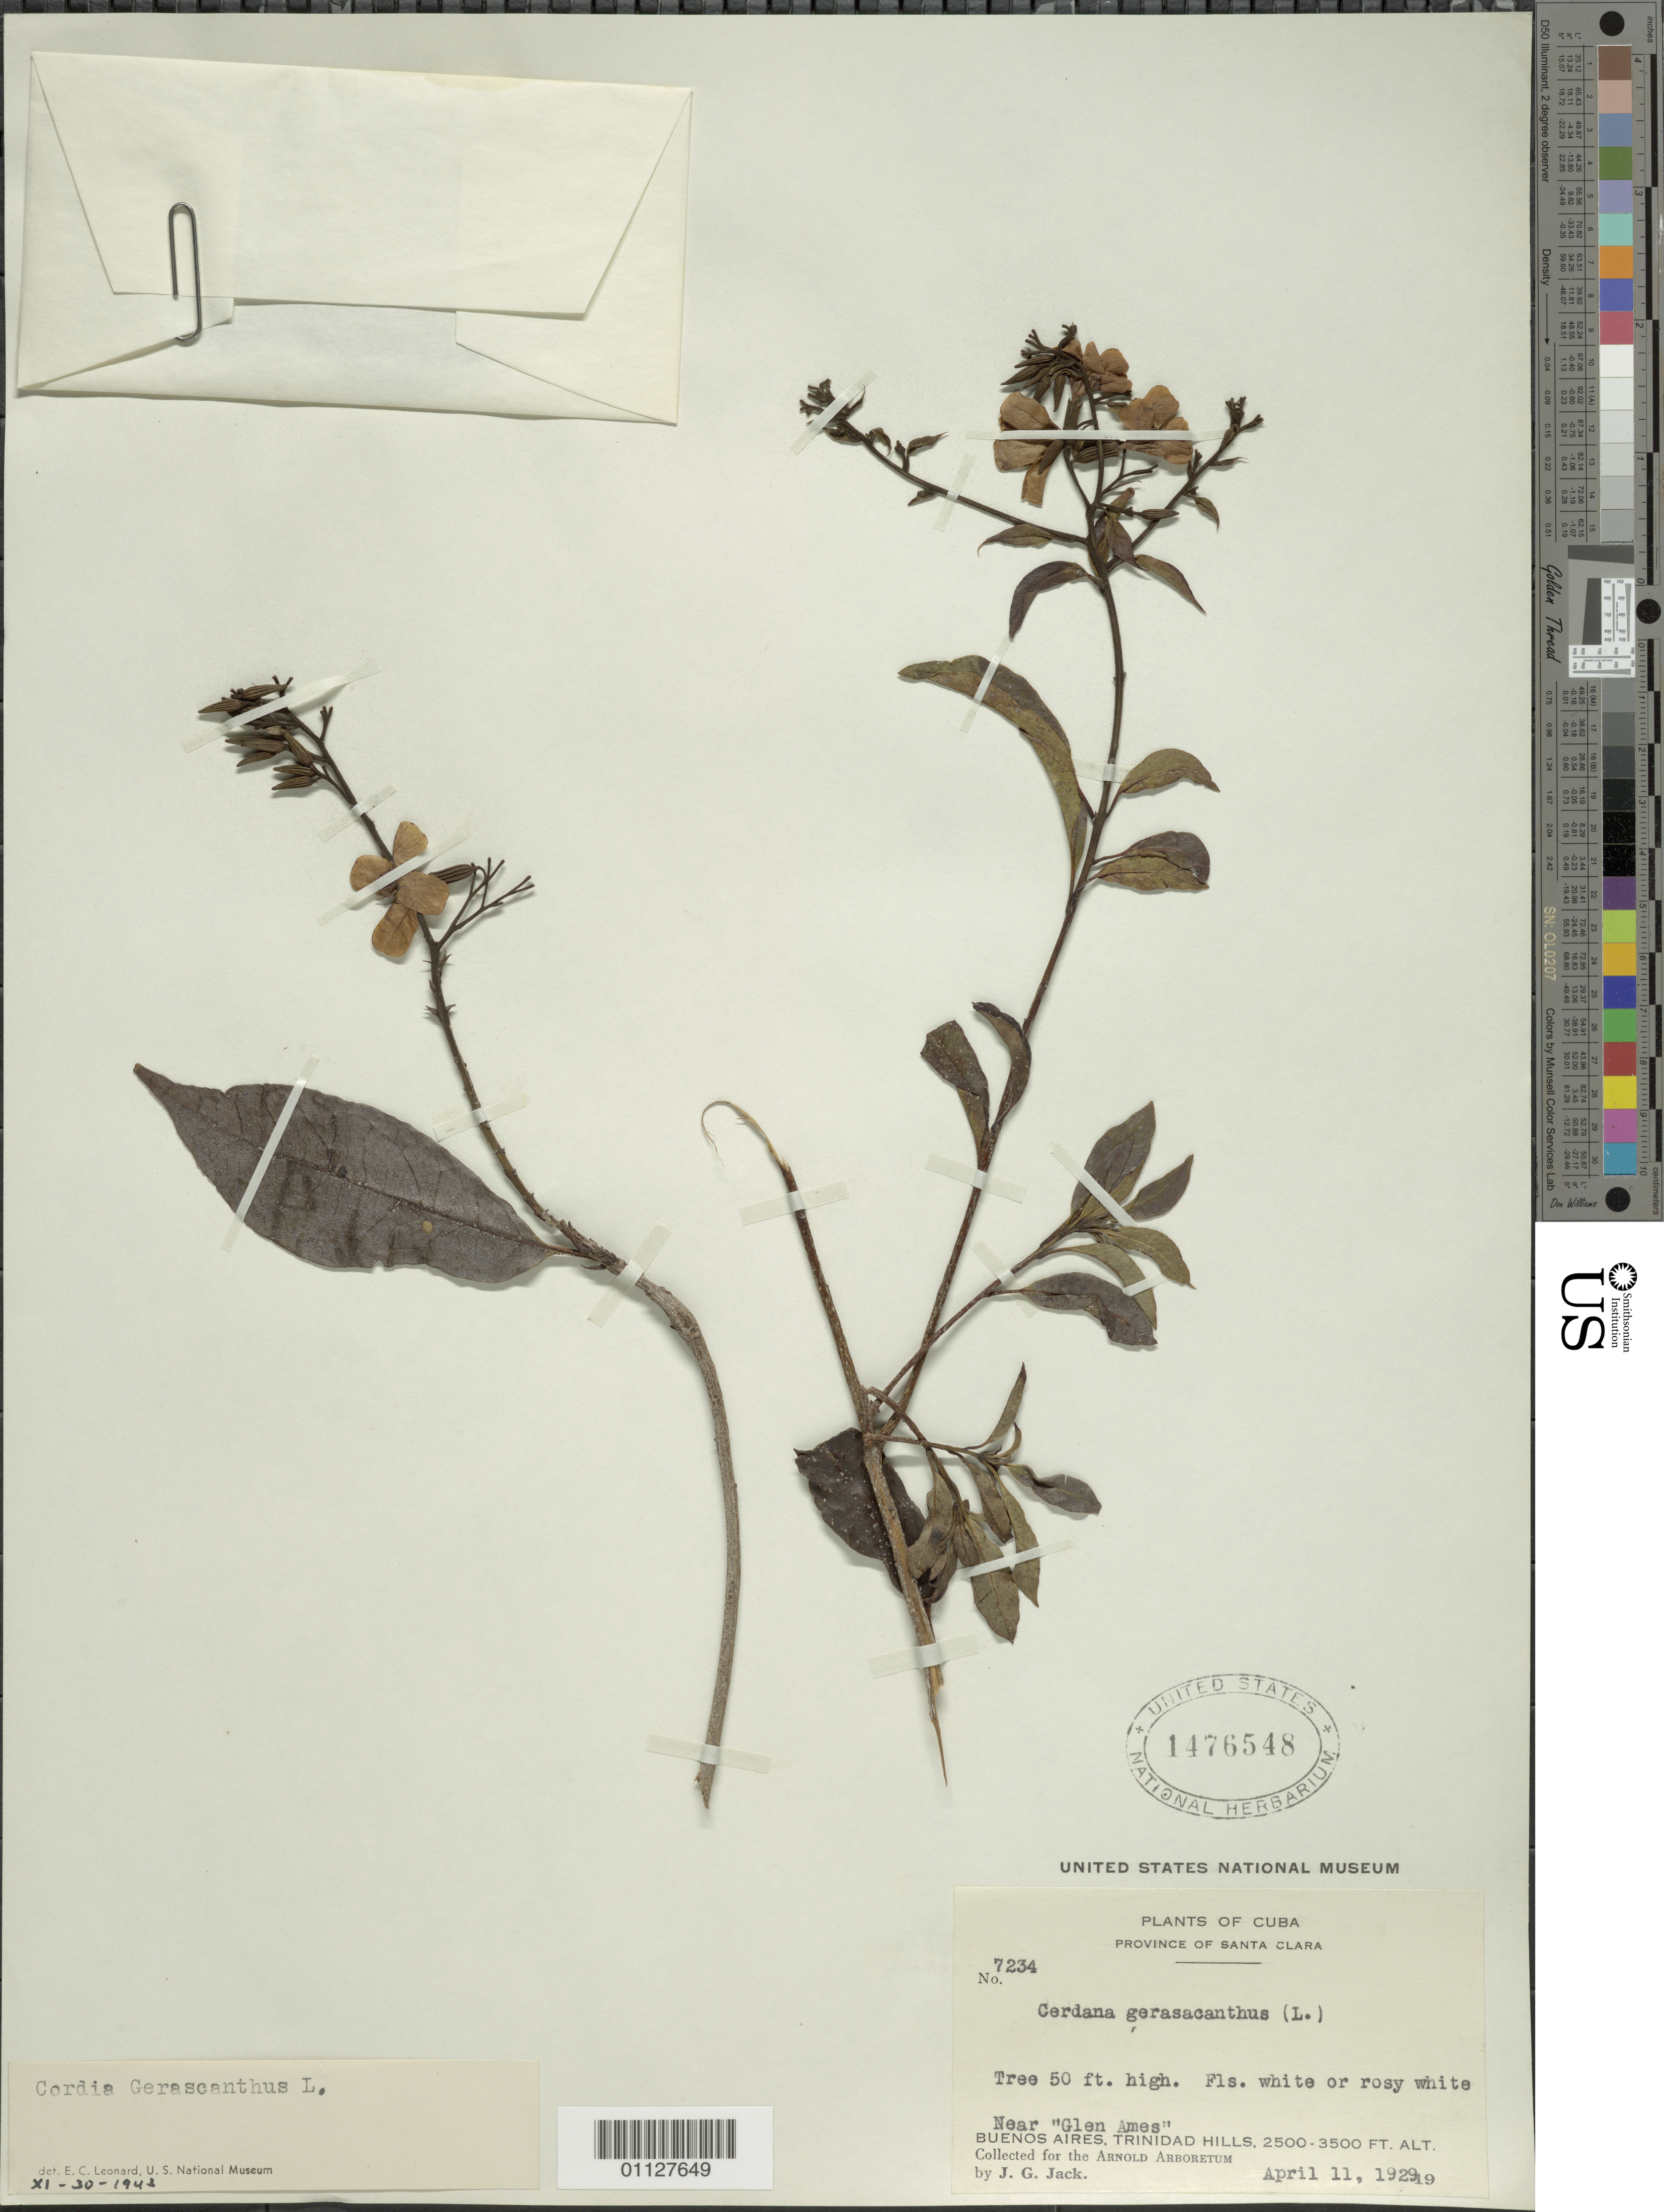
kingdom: Plantae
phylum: Tracheophyta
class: Magnoliopsida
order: Boraginales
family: Cordiaceae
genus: Cordia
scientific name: Cordia gerascanthus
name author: L.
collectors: J. G. Jack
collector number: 7234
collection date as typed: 11 Apr 1929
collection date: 1929-04-11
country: Cuba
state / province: Sancti Spiritus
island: Cuba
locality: Buenos Aires, Trinidad Hills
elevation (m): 762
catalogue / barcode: US 1476548